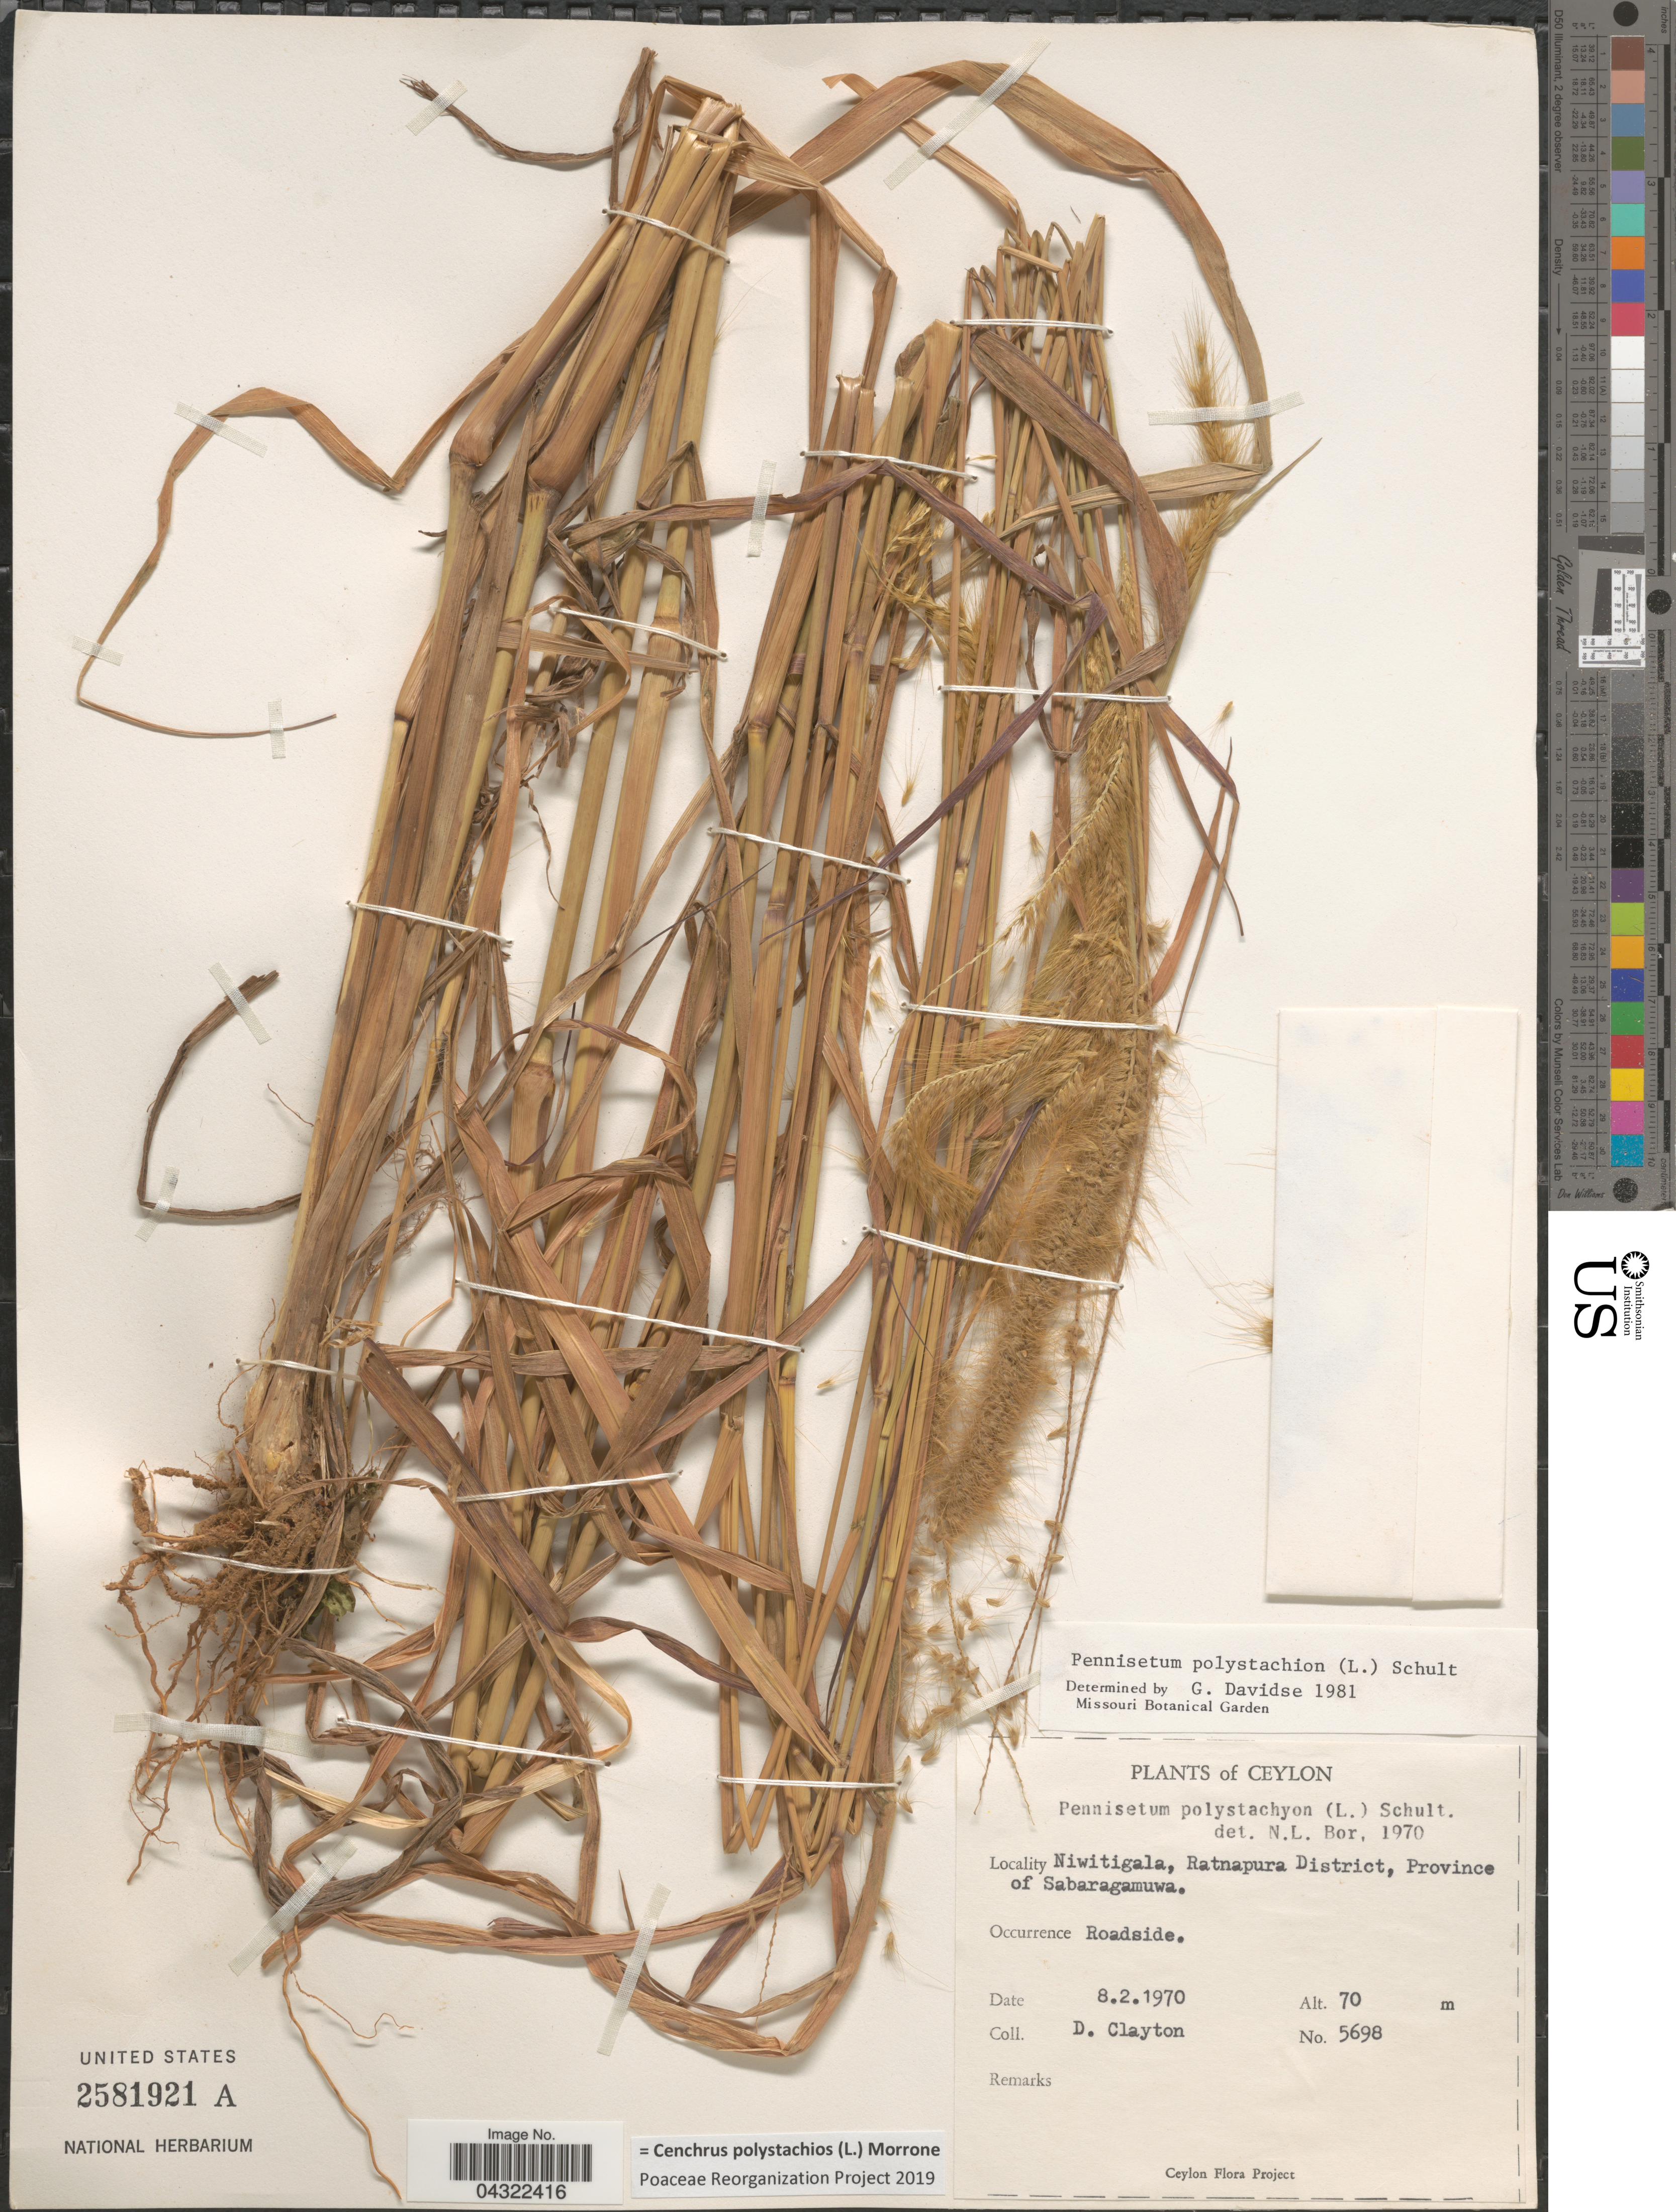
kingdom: Plantae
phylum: Tracheophyta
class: Liliopsida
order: Poales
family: Poaceae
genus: Cenchrus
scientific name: Cenchrus polystachios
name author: (L.) Morrone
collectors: D. Clayton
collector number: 5698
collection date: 1970-02-08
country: Sri Lanka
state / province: Sabaragamuwa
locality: Ceylon. Niwitigala, Ratnapura District.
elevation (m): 70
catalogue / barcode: US 2581921A